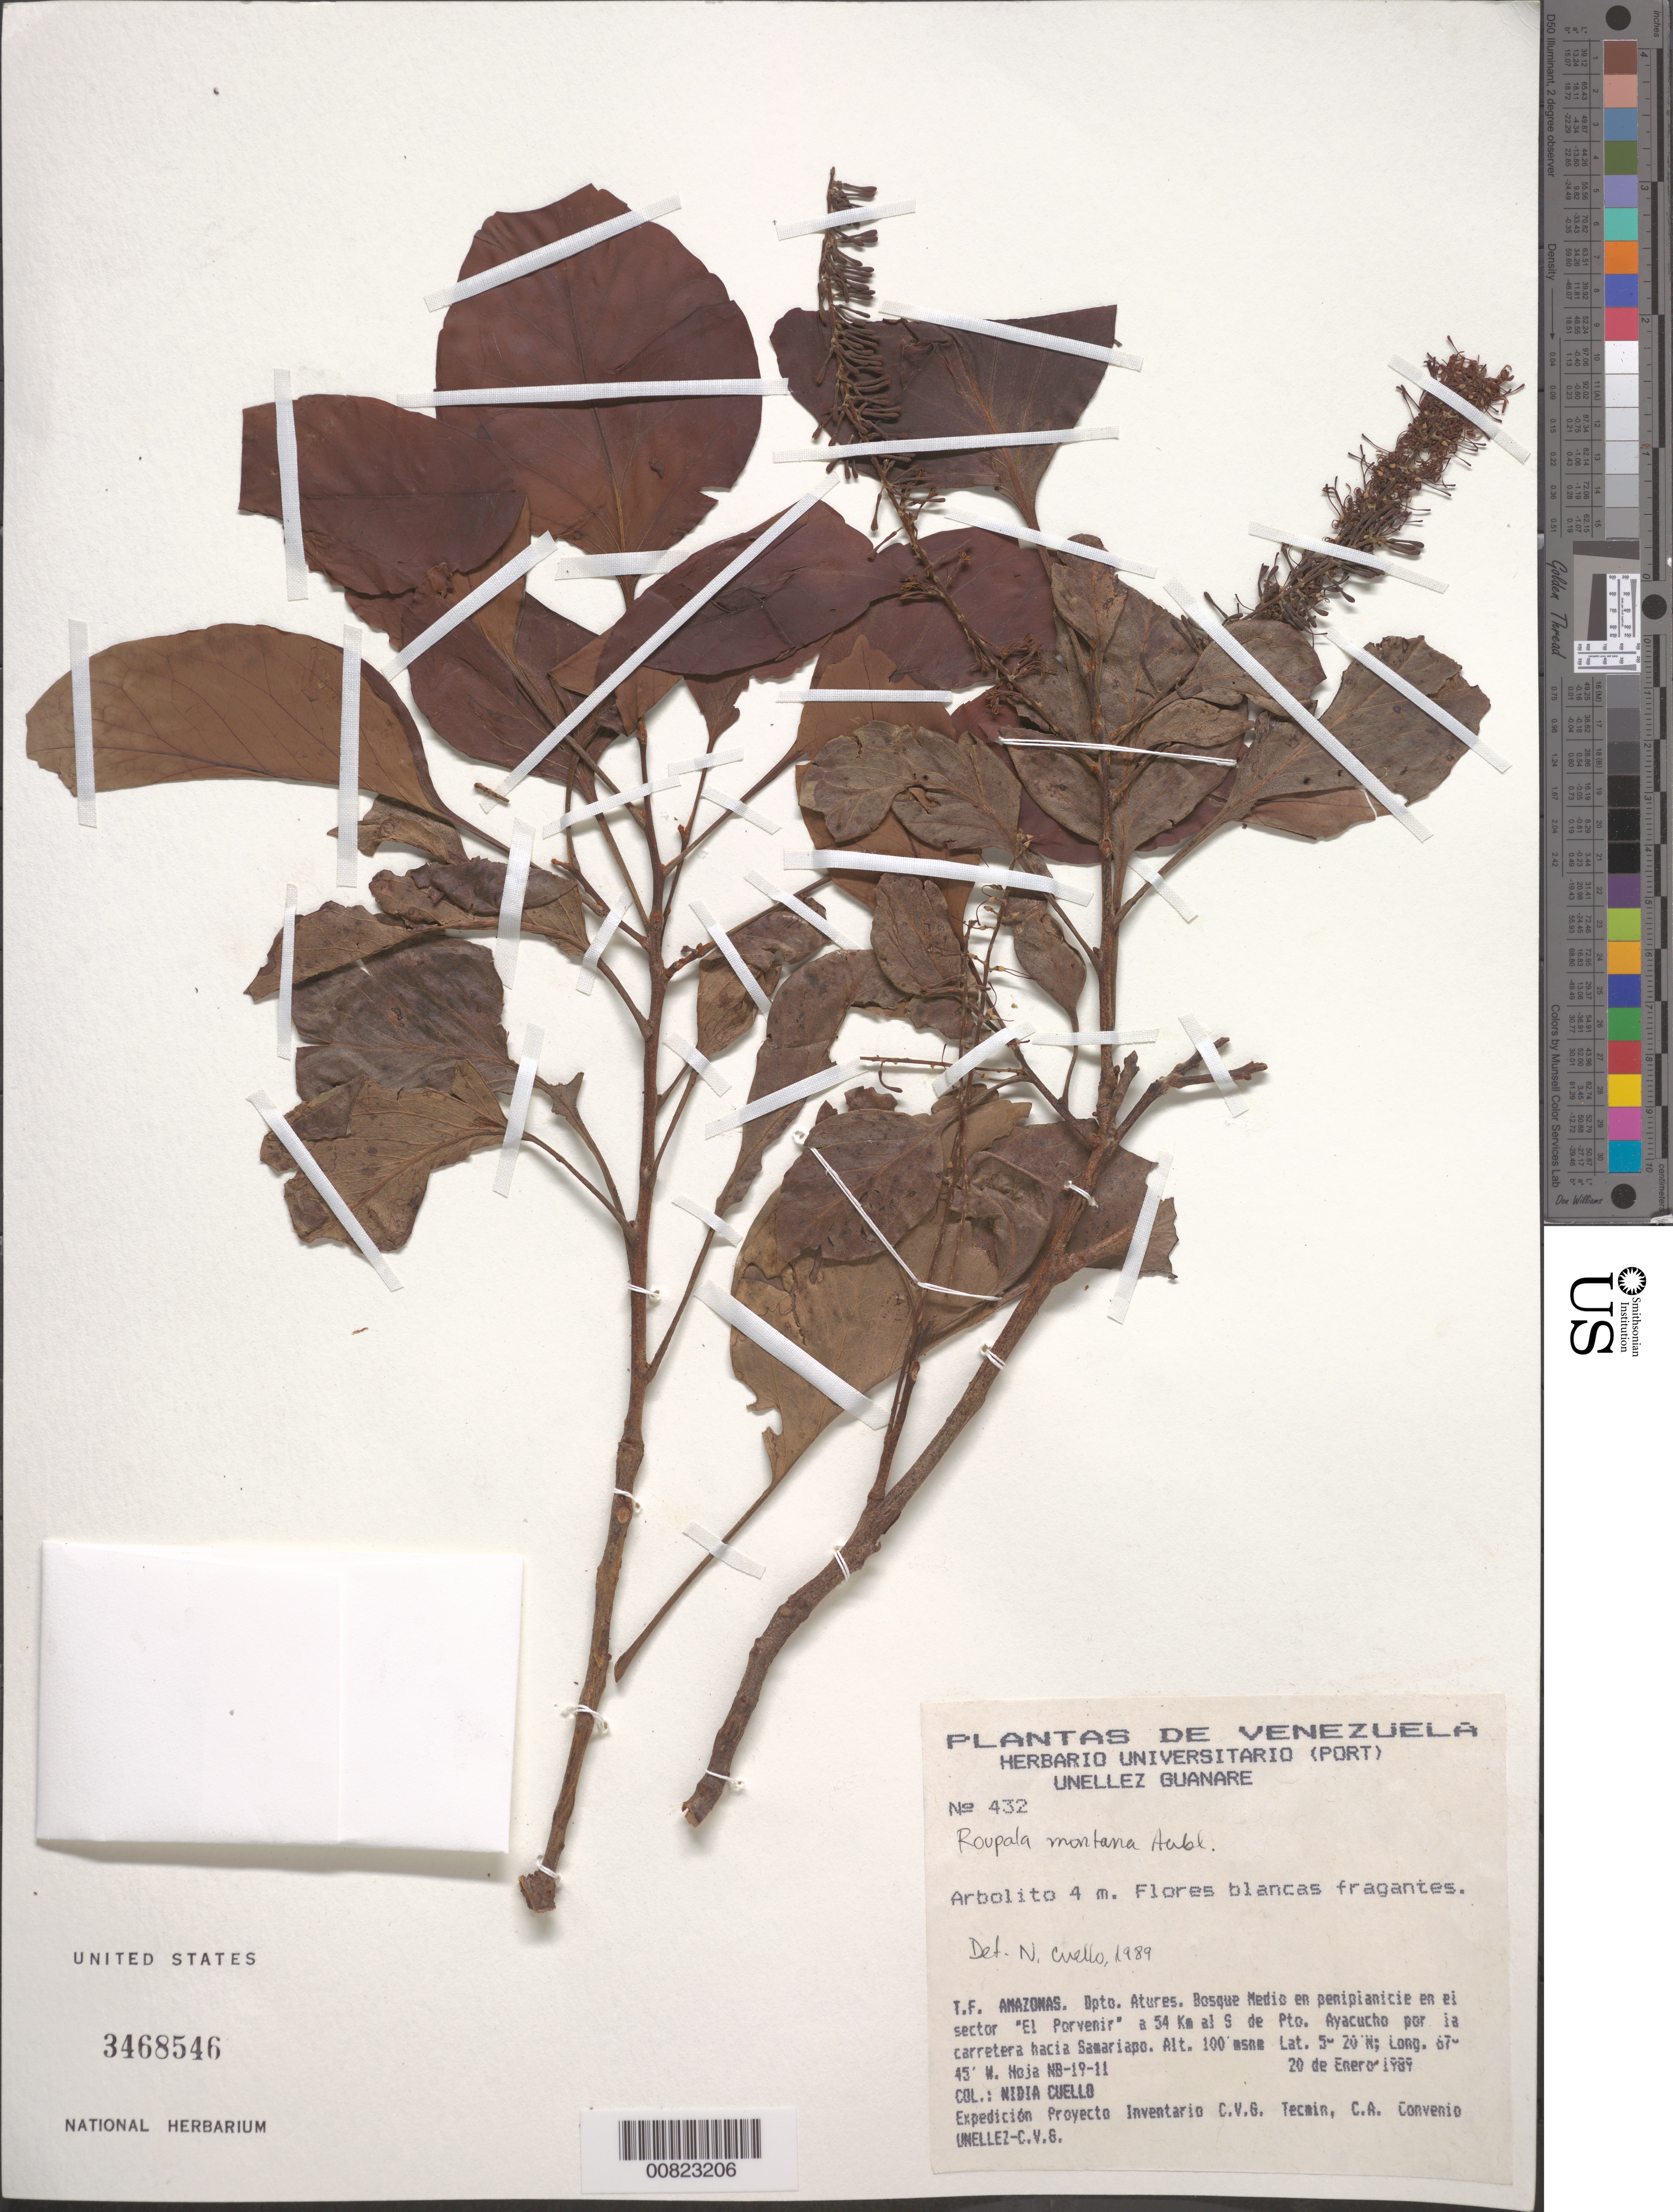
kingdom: Plantae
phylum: Tracheophyta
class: Magnoliopsida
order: Proteales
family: Proteaceae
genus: Roupala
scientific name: Roupala montana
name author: Aubl.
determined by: Cuello, Nidia L.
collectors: N. L. Cuello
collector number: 432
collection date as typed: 20-Jan-89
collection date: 1989-01-20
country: Venezuela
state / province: Amazonas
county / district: Atures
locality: Sector "El Porvenir", 54 km S Pto. Ayacucho por la carretera hacia Samariapo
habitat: Bosque medio en peniplanicie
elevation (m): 100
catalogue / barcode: US 3468546